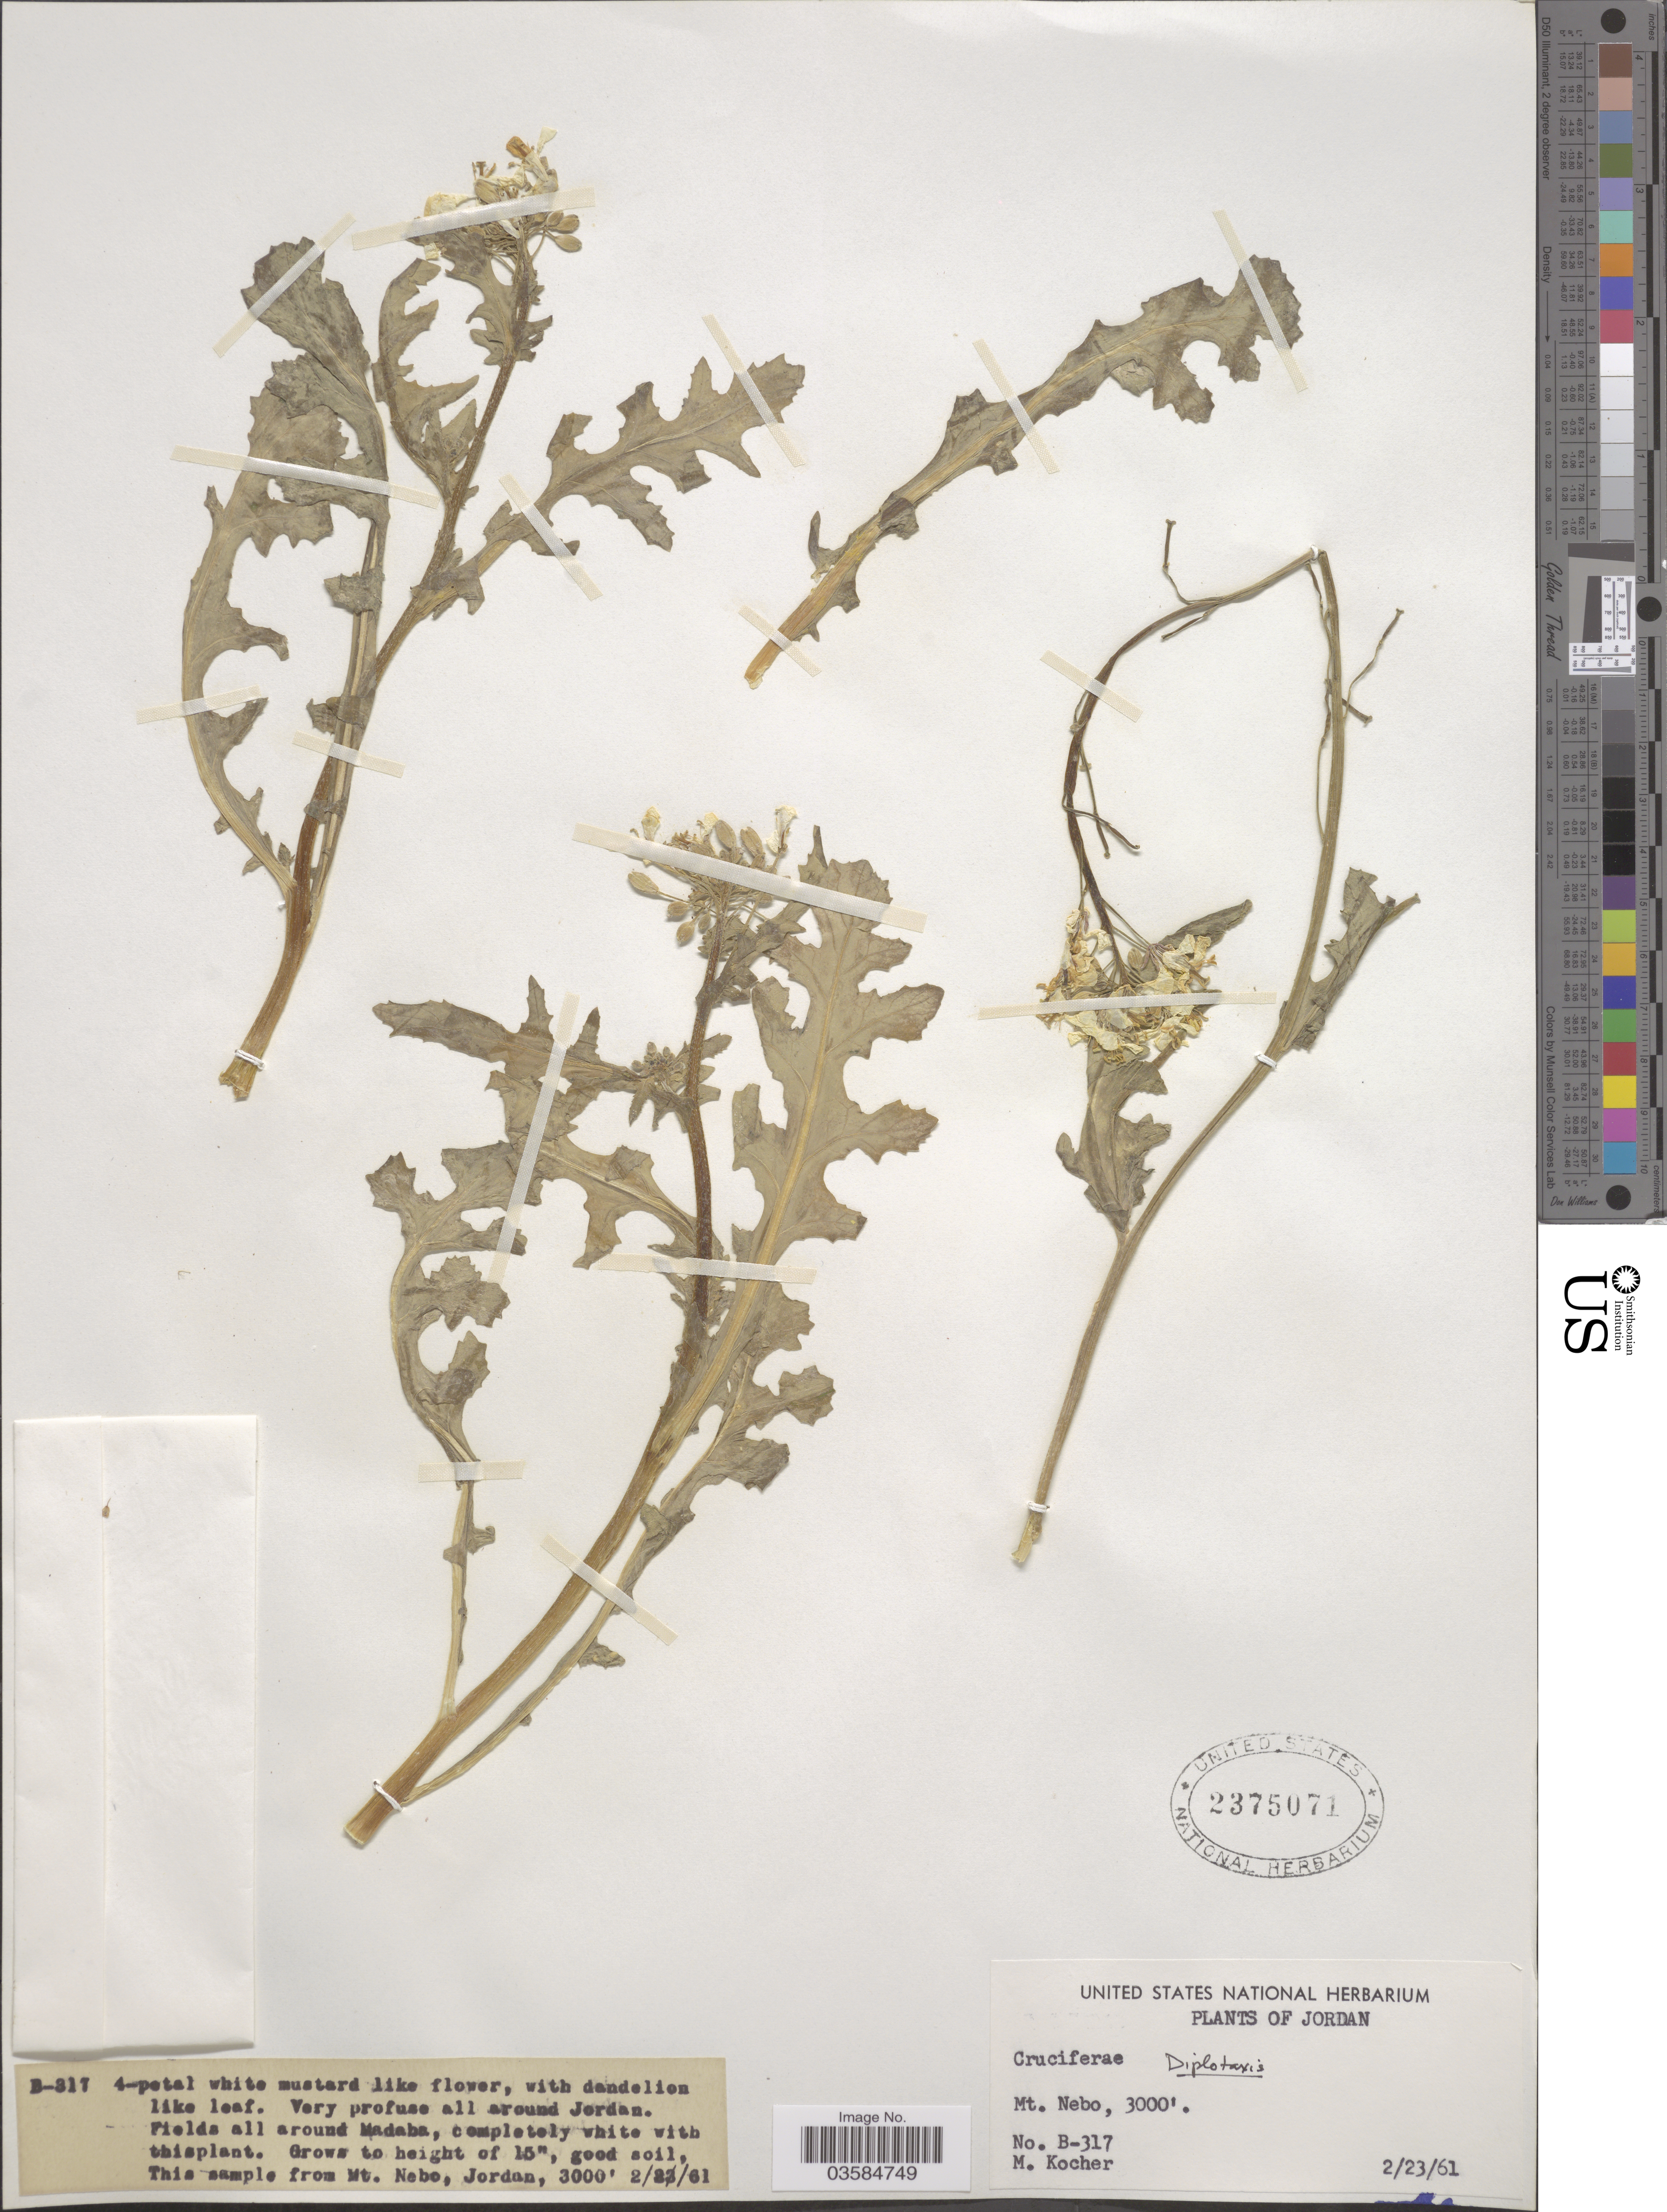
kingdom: Plantae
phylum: Tracheophyta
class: Magnoliopsida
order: Brassicales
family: Brassicaceae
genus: Diplotaxis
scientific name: Diplotaxis sp.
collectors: M. Kocher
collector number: B-317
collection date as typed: Transcribed d/m/y: 23/2/61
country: Jordan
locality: Mt. Nebo.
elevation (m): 914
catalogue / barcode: US 2375071